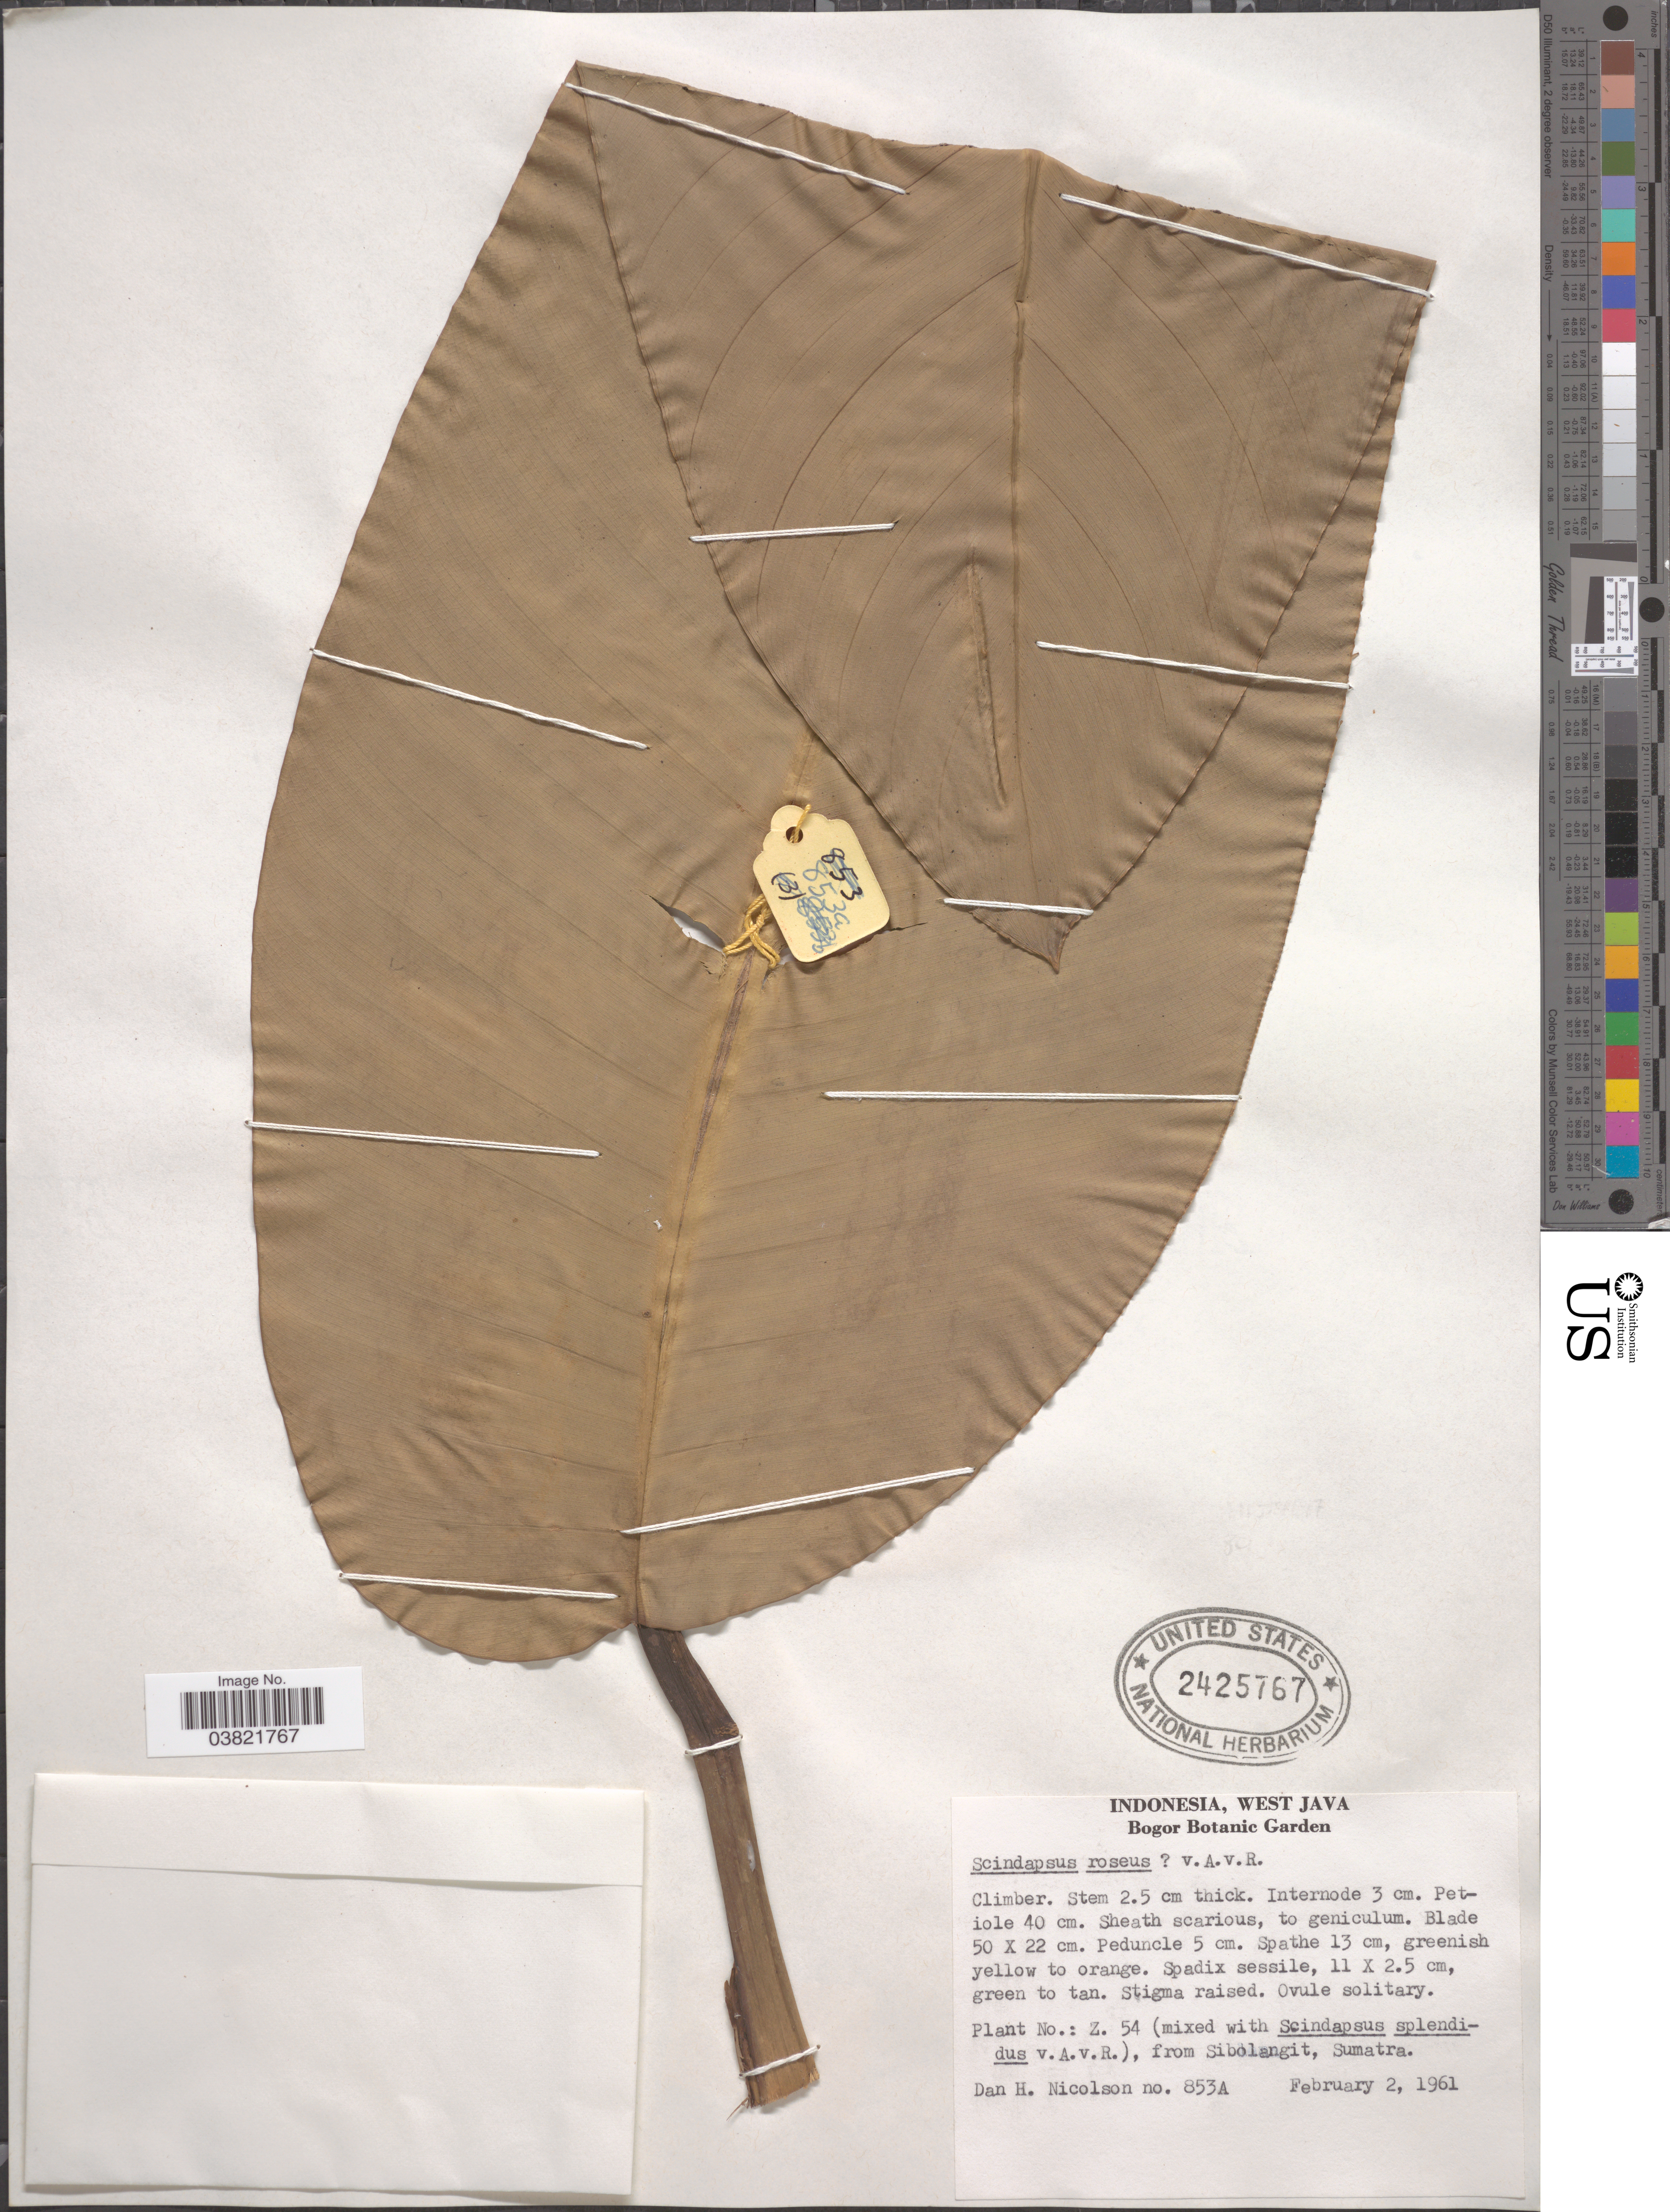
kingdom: Plantae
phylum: Tracheophyta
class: Liliopsida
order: Alismatales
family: Araceae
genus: Scindapsus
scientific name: Scindapsus roseus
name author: Alderw.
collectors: D. H. Nicolson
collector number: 853A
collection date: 1961-02-02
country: Indonesia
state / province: Java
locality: West Java. Bogor Botanic Garden. Sibolangit, Sumatra.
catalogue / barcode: US 2425767